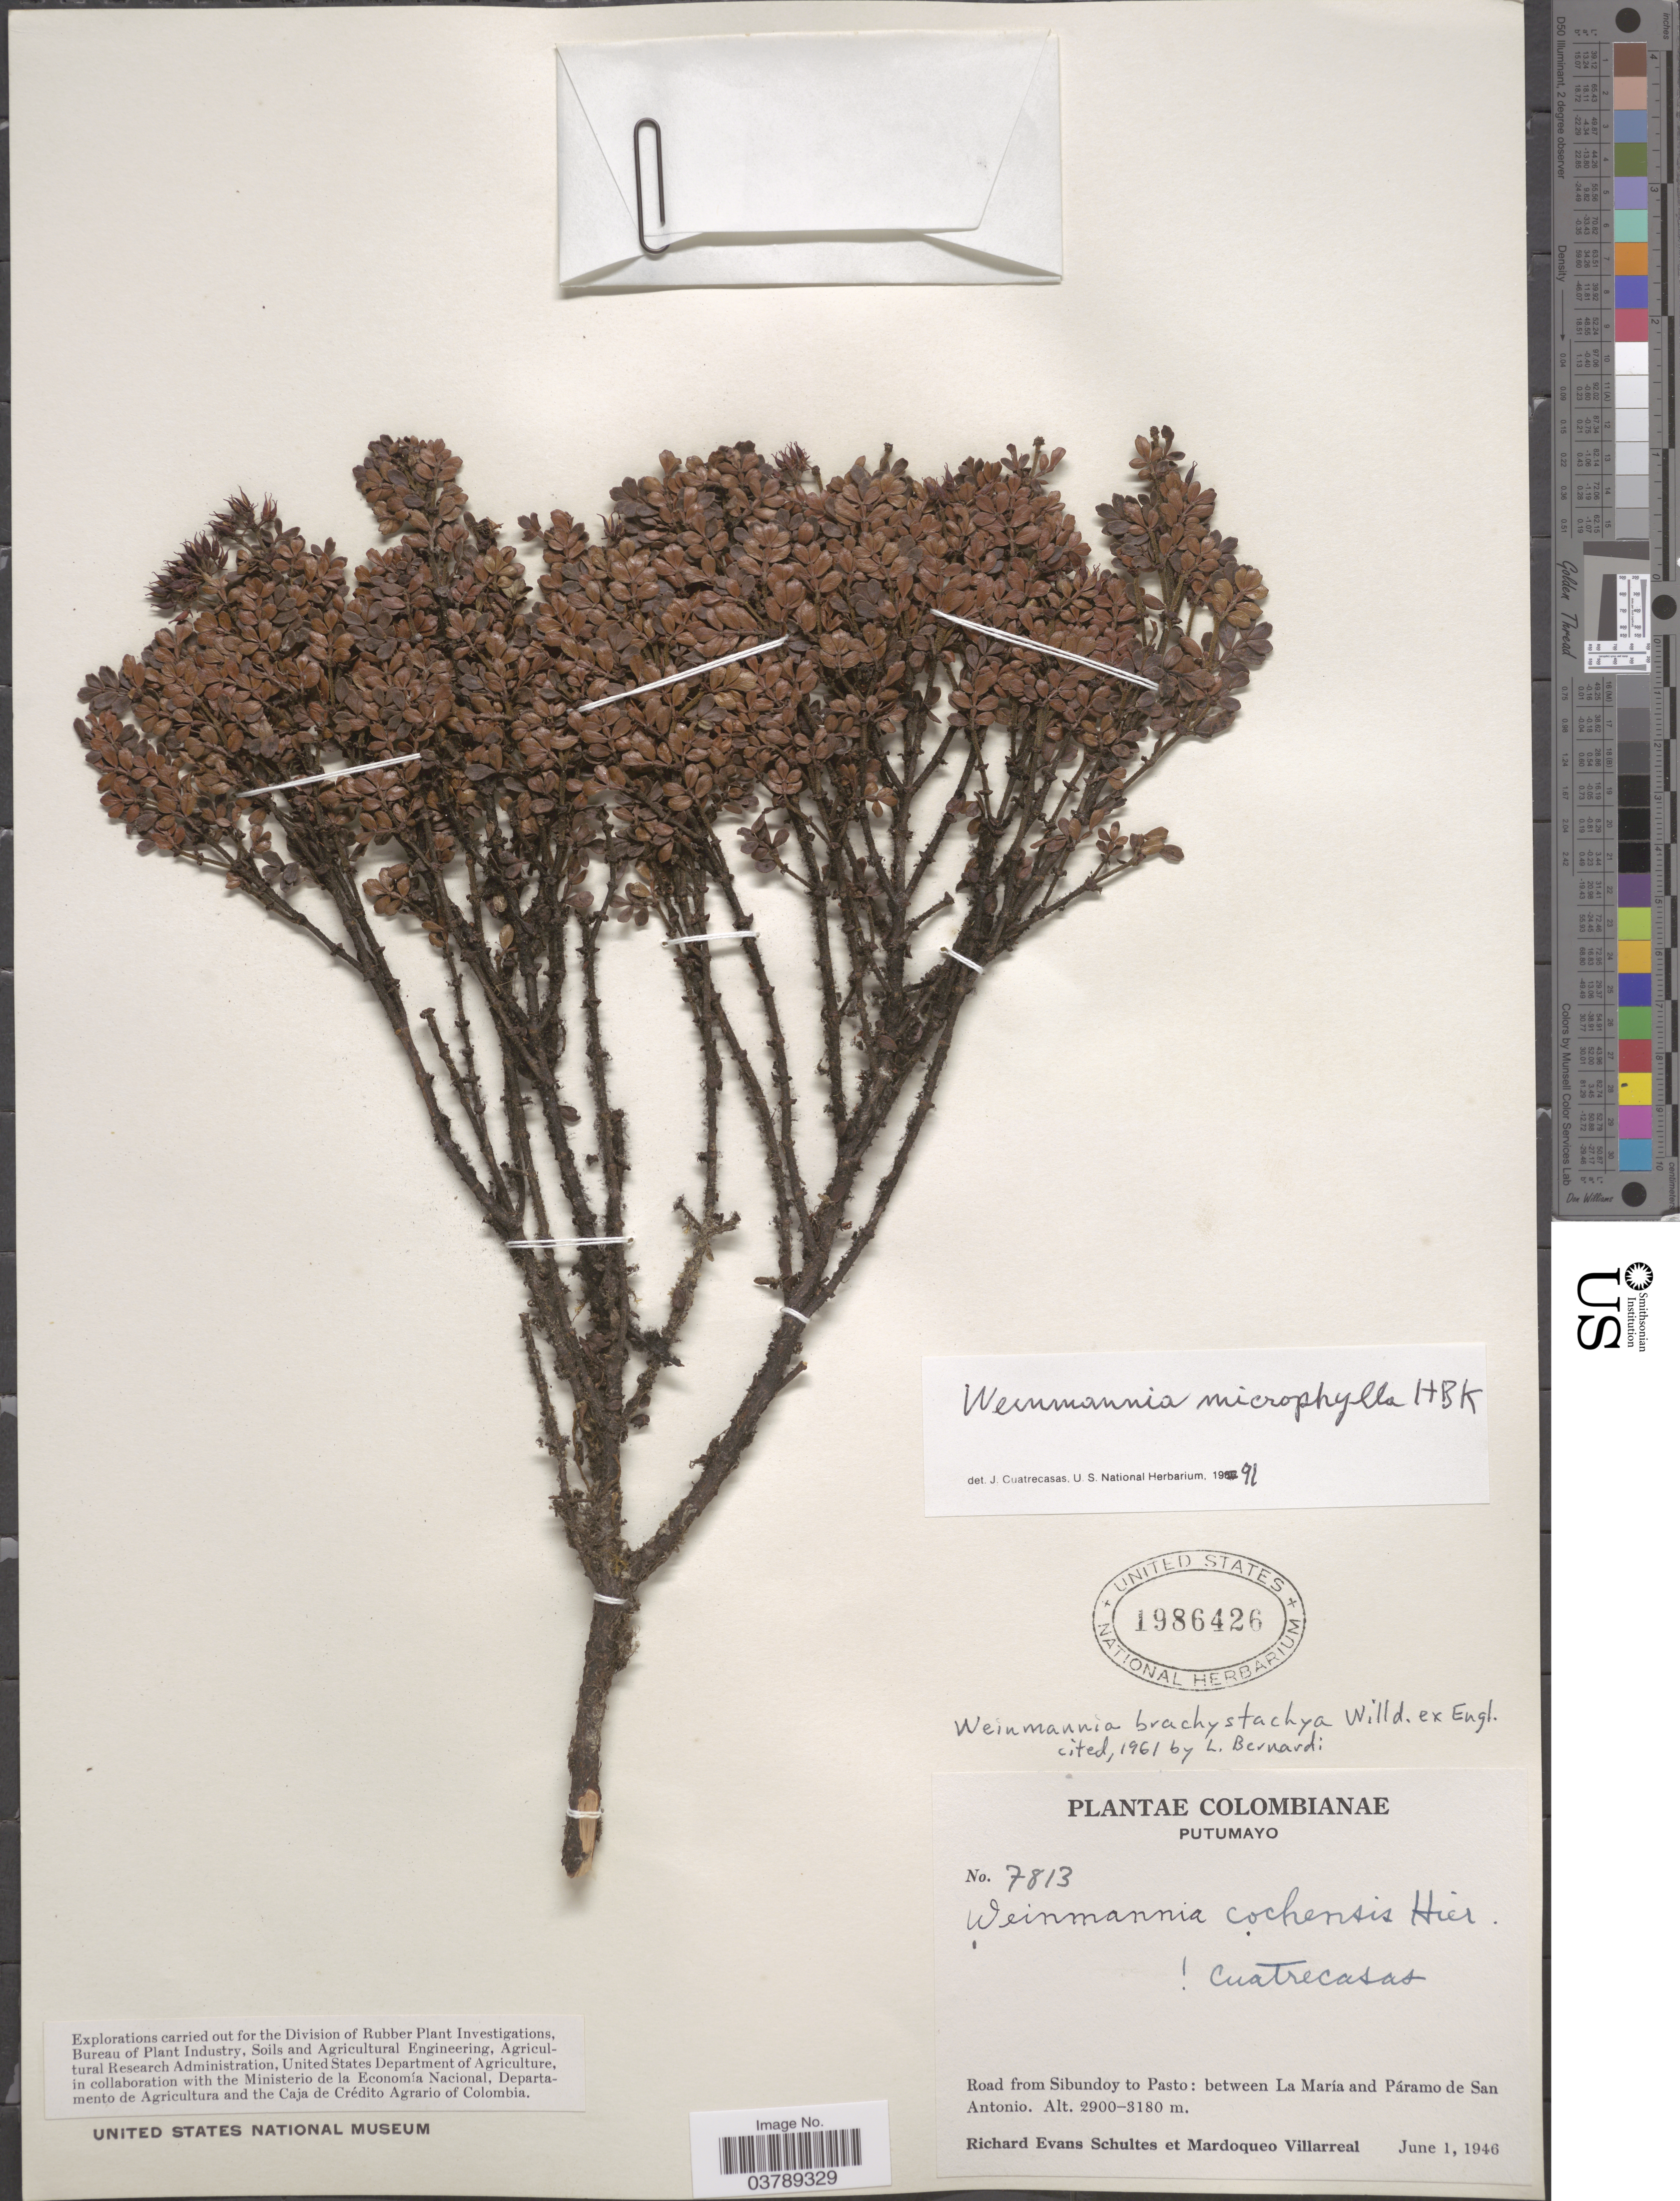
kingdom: Plantae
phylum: Tracheophyta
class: Magnoliopsida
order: Oxalidales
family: Cunoniaceae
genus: Weinmannia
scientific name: Weinmannia microphylla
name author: Kunth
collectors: R. E. Schultes & M. Villarreal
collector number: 7813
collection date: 1946-06-01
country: Colombia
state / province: Putumayo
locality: Road from Sibundoy to Pasto: between La María and Páramo de San Antonio.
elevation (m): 2900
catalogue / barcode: US 1986426